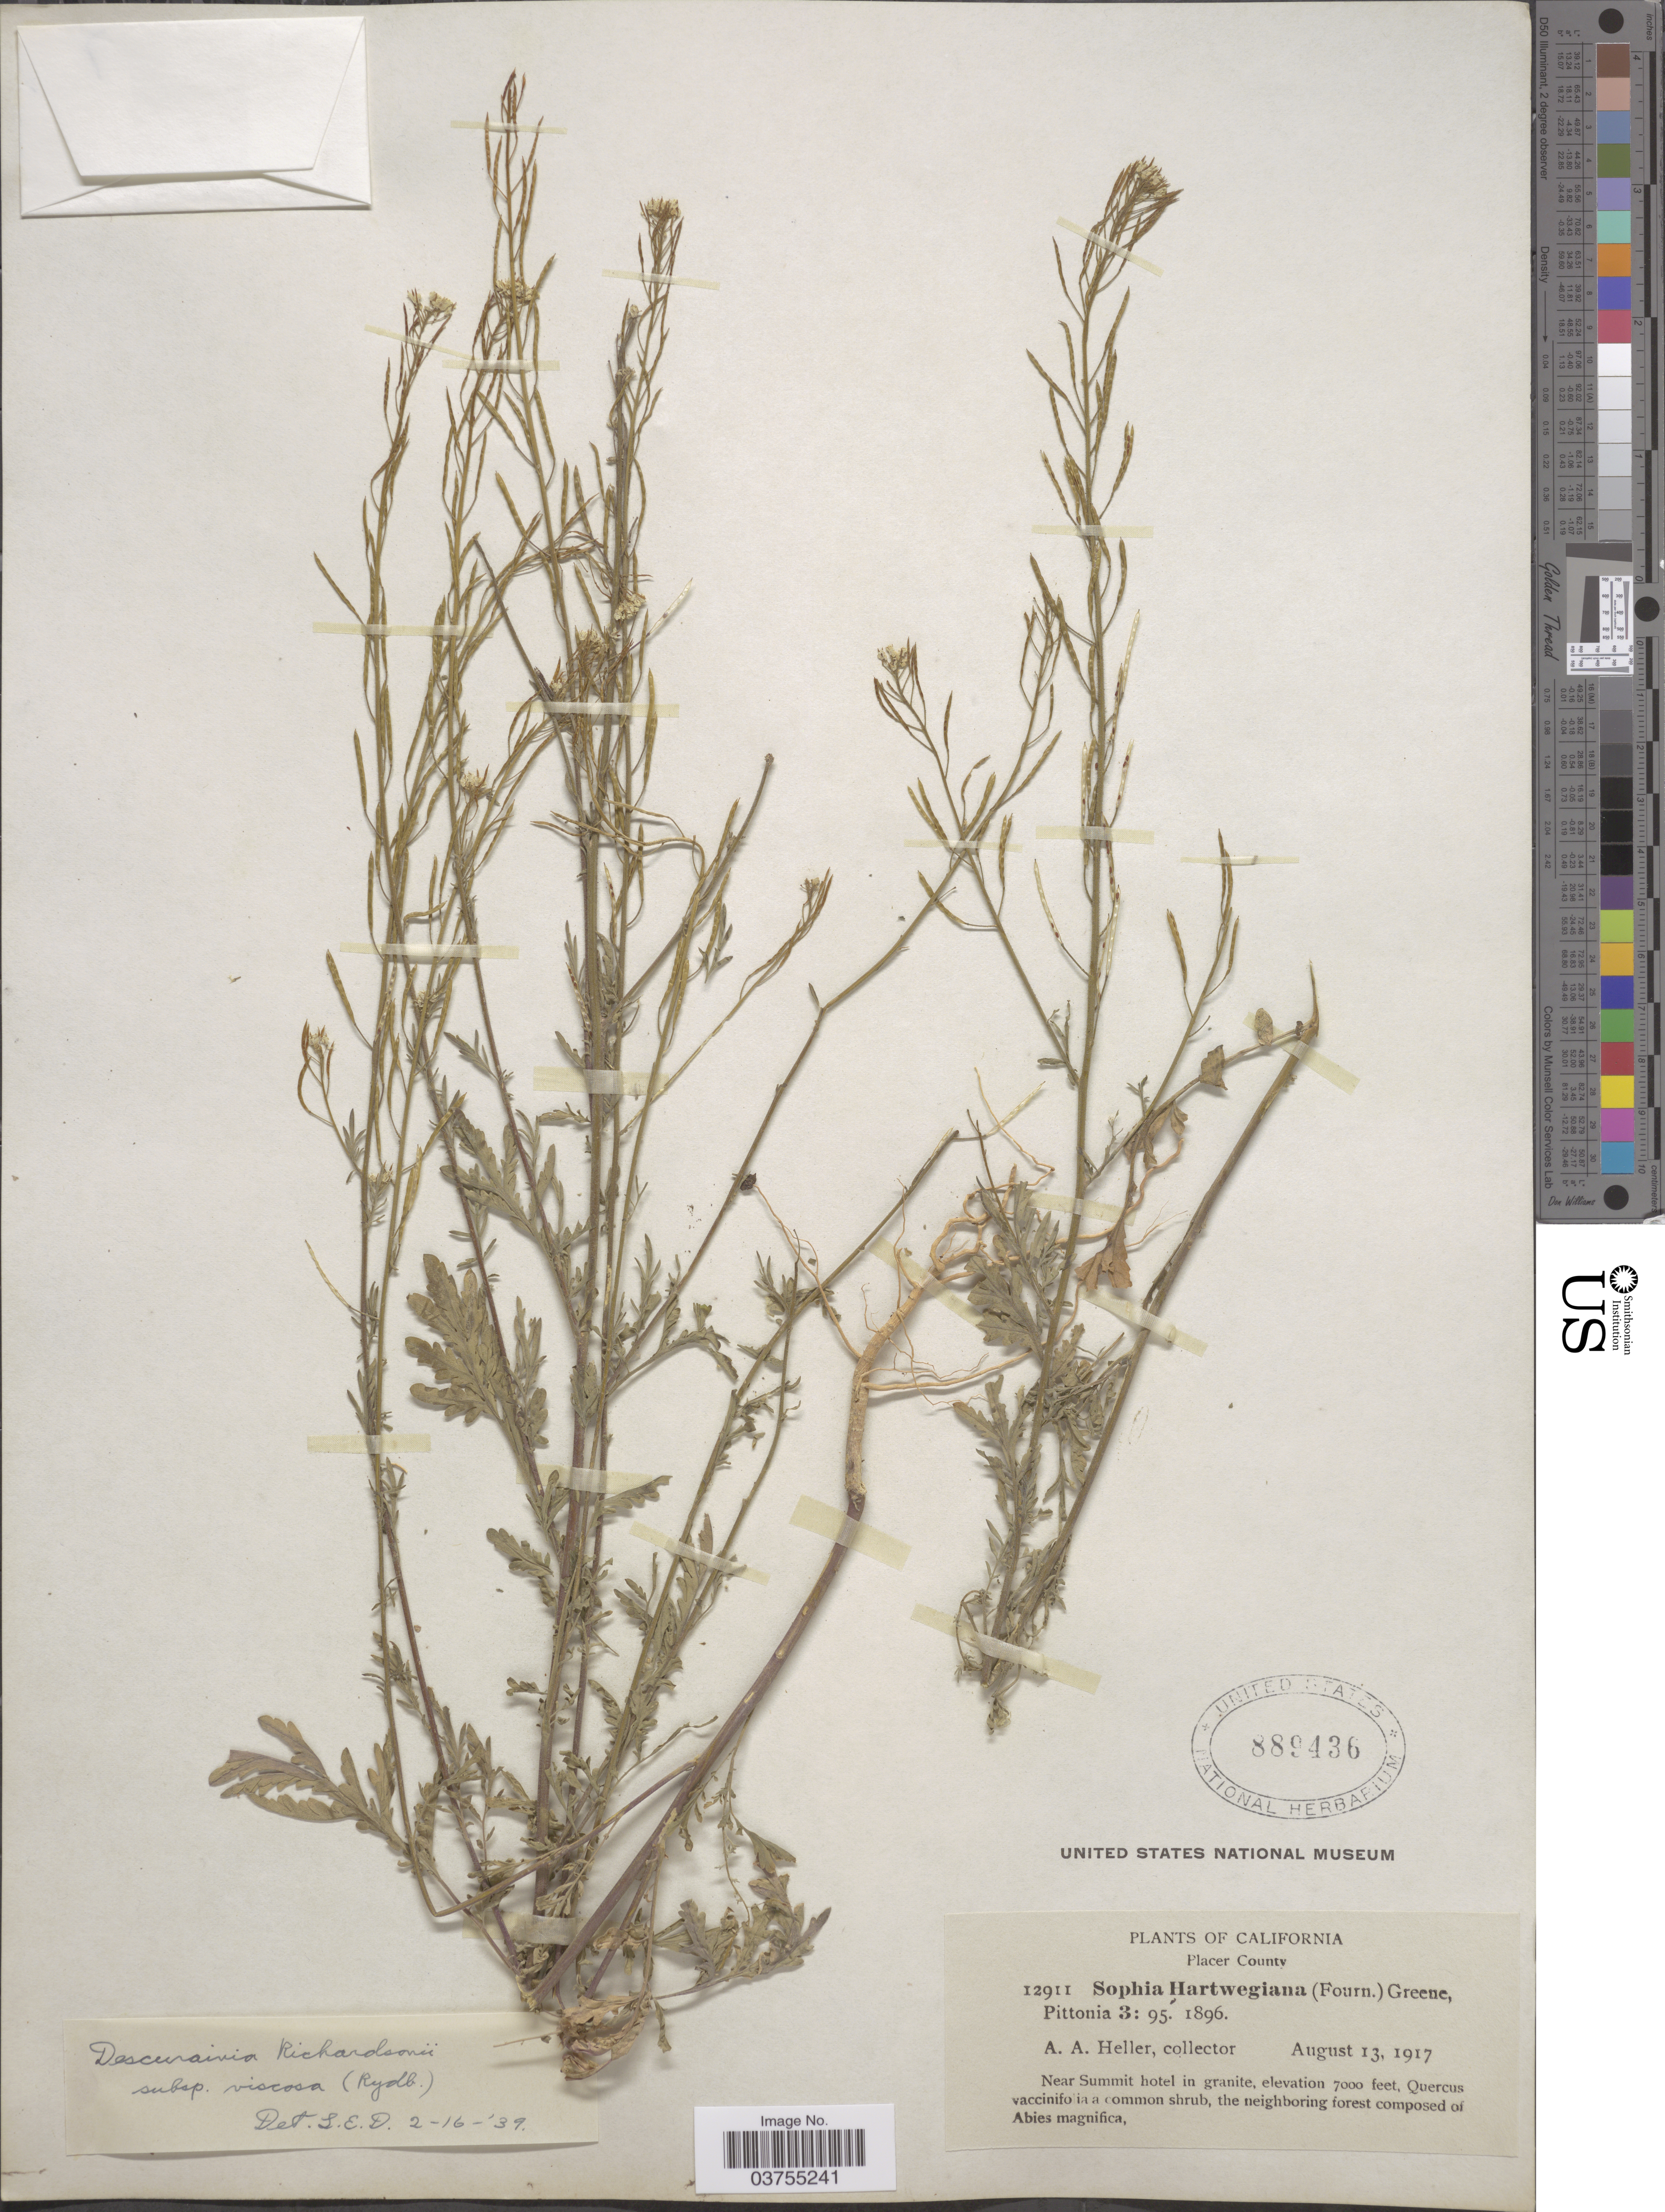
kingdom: Plantae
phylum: Tracheophyta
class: Magnoliopsida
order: Brassicales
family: Brassicaceae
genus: Descurainia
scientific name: Descurainia richardsonii subsp. viscosa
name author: (Rydb.) Detling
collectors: A. A. Heller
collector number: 12911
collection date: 1917-08-13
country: United States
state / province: California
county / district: Placer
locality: Placer County. Near Summit hotel in granite.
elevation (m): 2134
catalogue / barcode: US 889436